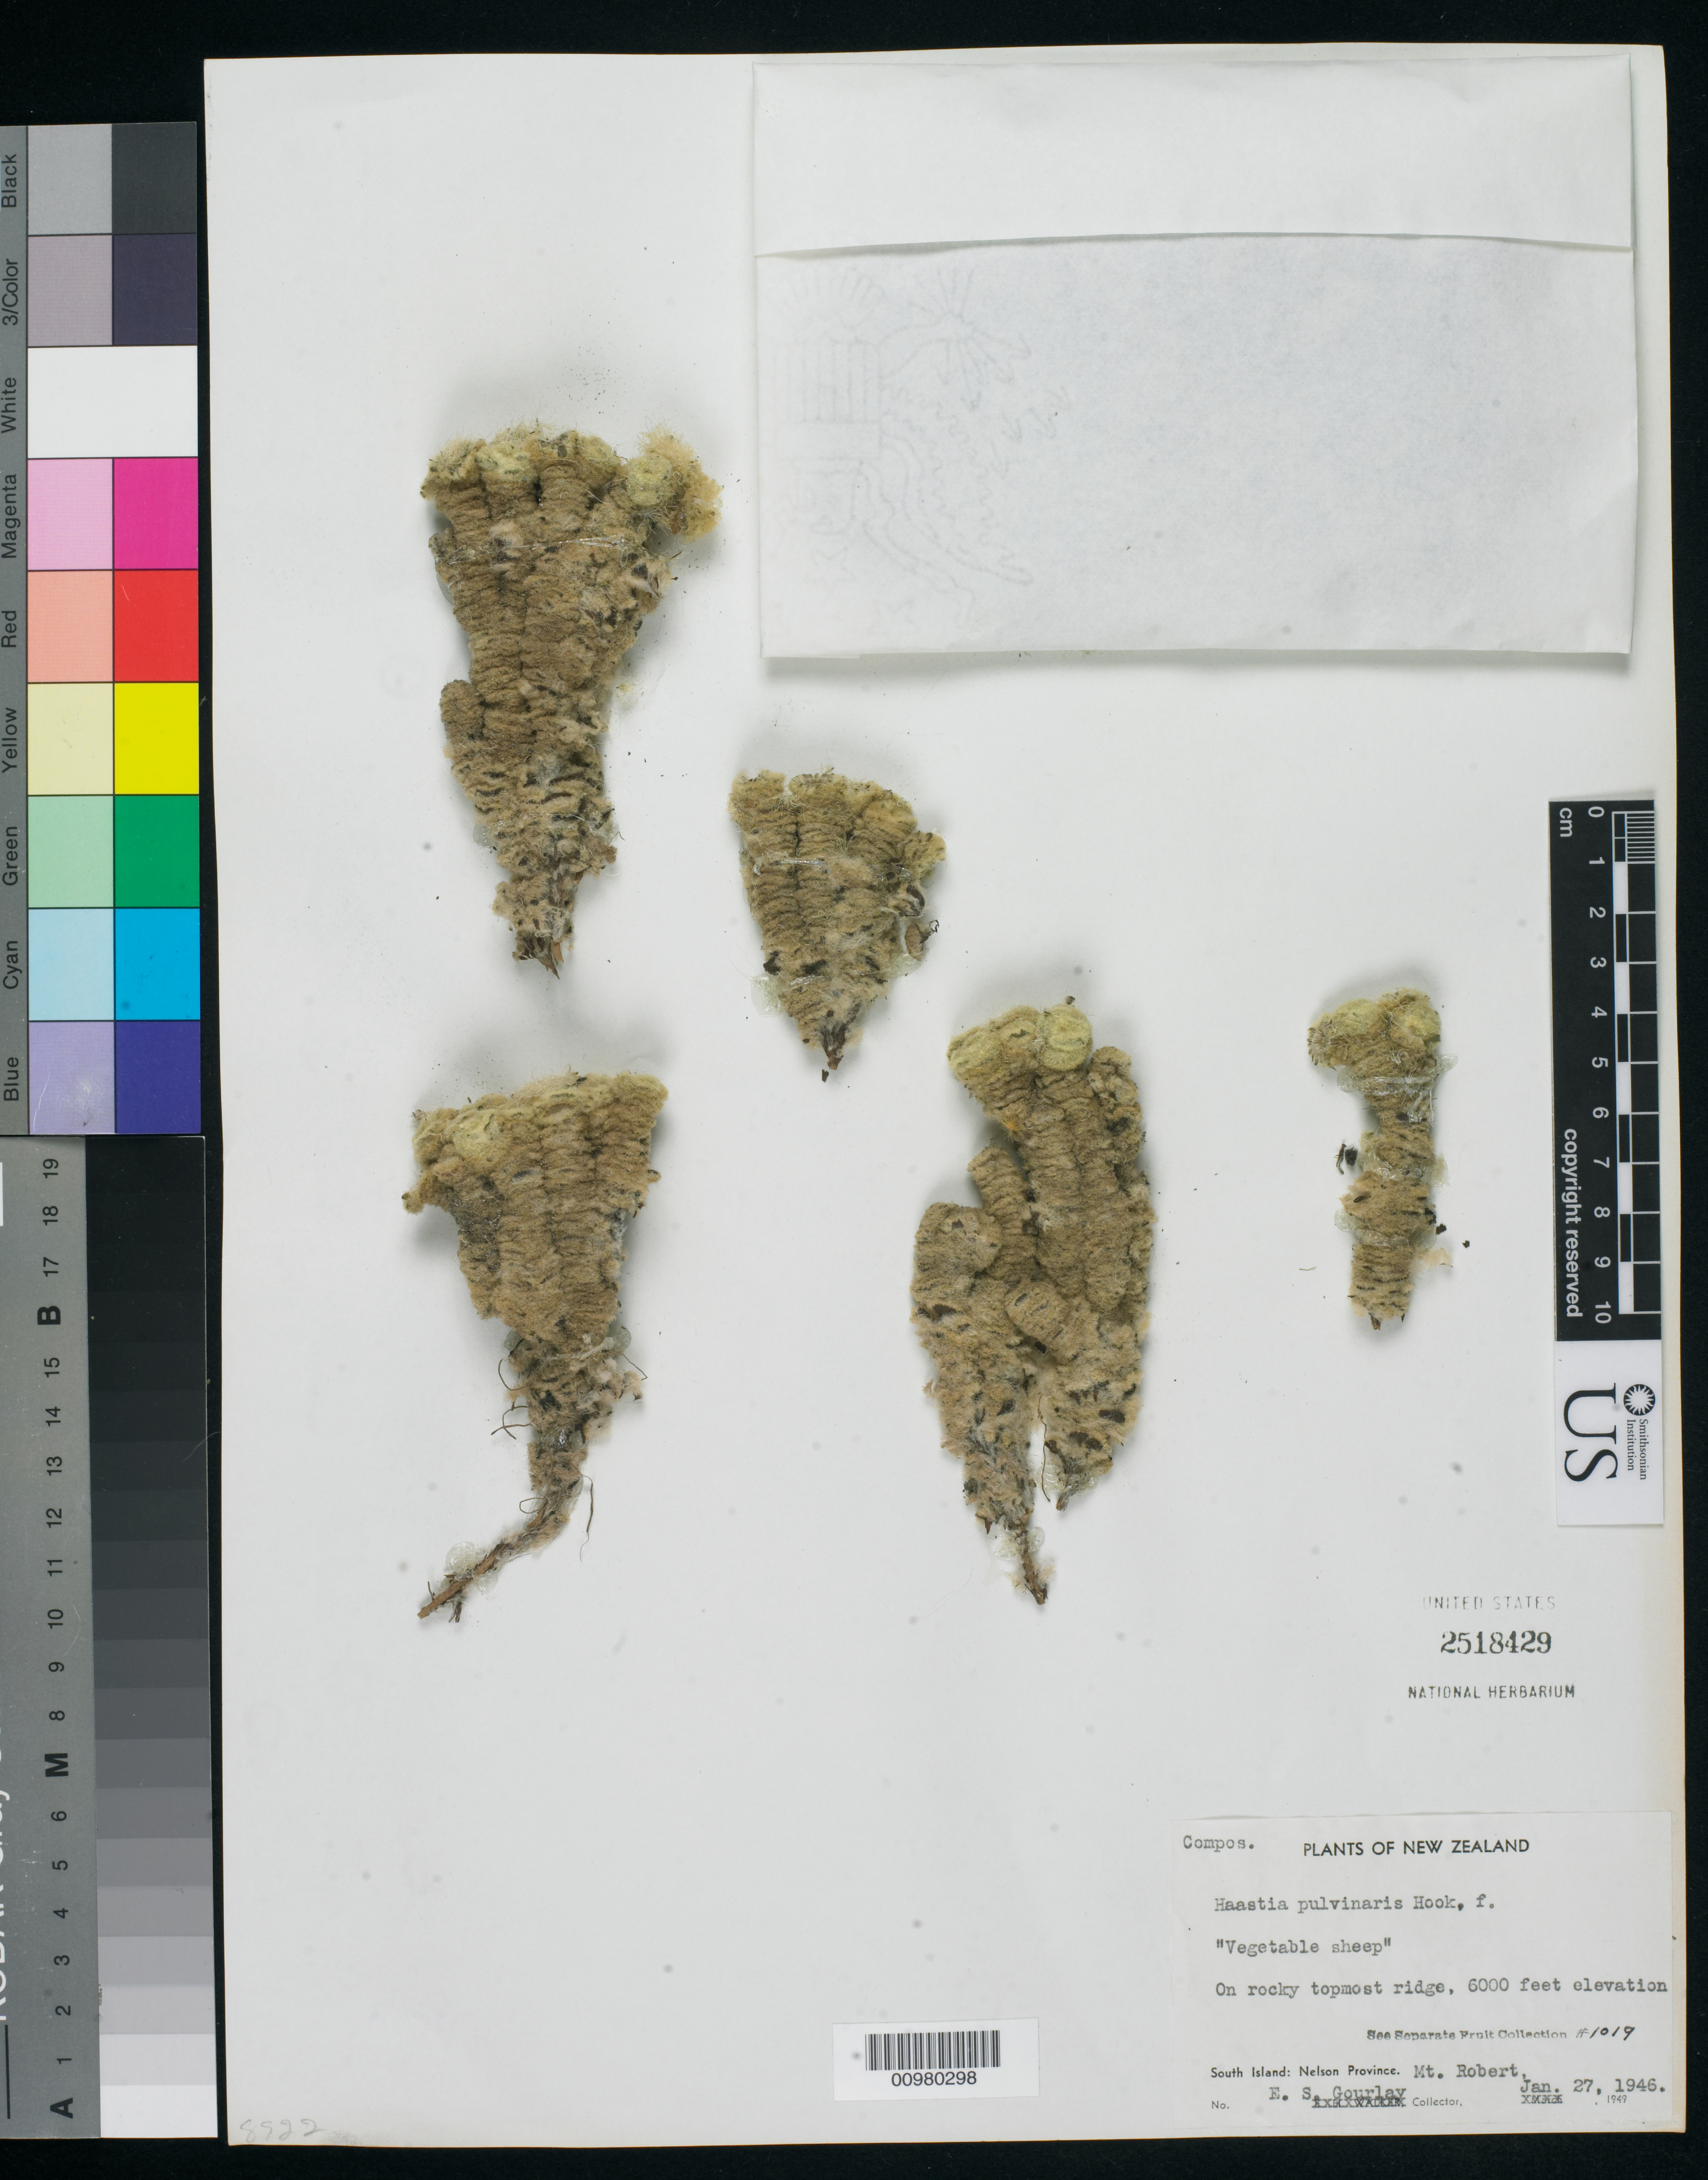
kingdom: Plantae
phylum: Tracheophyta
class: Magnoliopsida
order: Asterales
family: Asteraceae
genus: Haastia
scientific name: Haastia pulvinaris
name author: Hook. f.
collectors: E.S. Gourlay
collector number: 1019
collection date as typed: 27 Jan 1946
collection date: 1946-01-27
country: New Zealand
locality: South Island: Nelson Province. Mt. Robert. On rocky topmost ridge.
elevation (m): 1829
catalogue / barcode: US 2518429